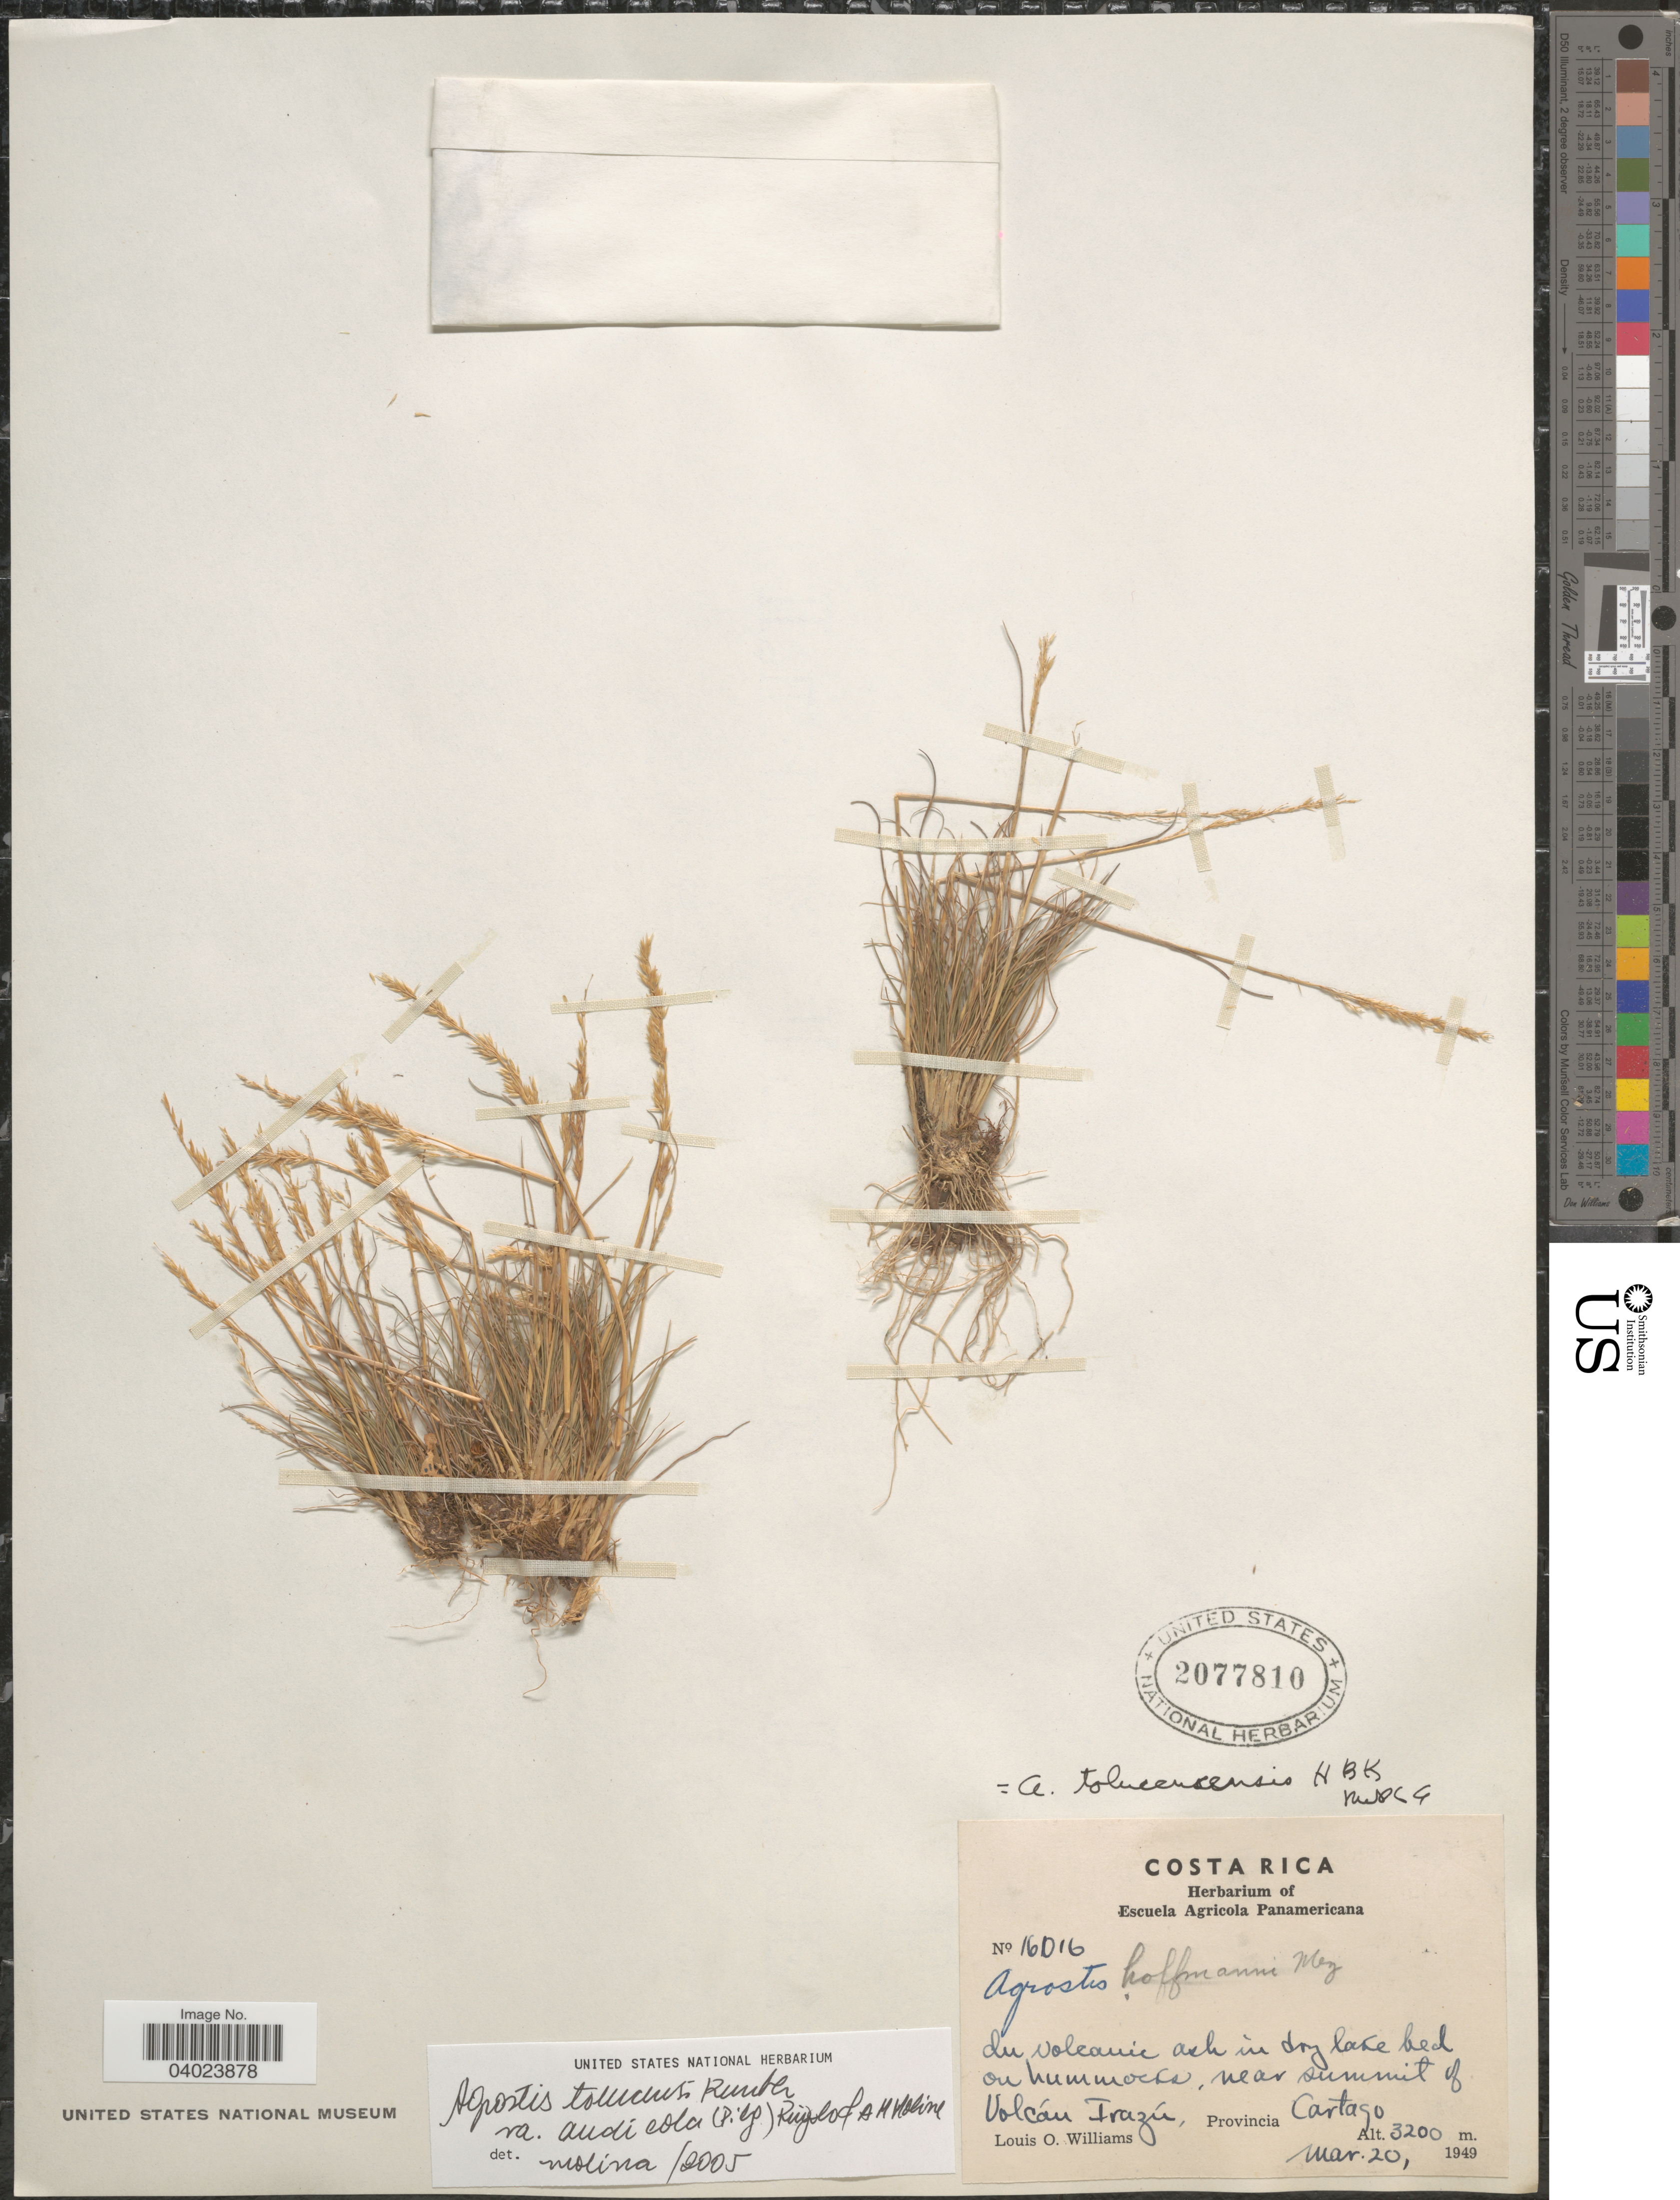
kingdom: Plantae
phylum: Tracheophyta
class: Liliopsida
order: Poales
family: Poaceae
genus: Agrostis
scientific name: Agrostis tolucensis var. andicola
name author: (Pilg.) Rúgolo & A.M. Molina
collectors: L. O. Williams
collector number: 16016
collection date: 1949-03-20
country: Costa Rica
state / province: Cartago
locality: In volcanic ash in dry lake bed on hummocks, near summit of Volcán Irazú.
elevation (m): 3200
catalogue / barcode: US 2077810